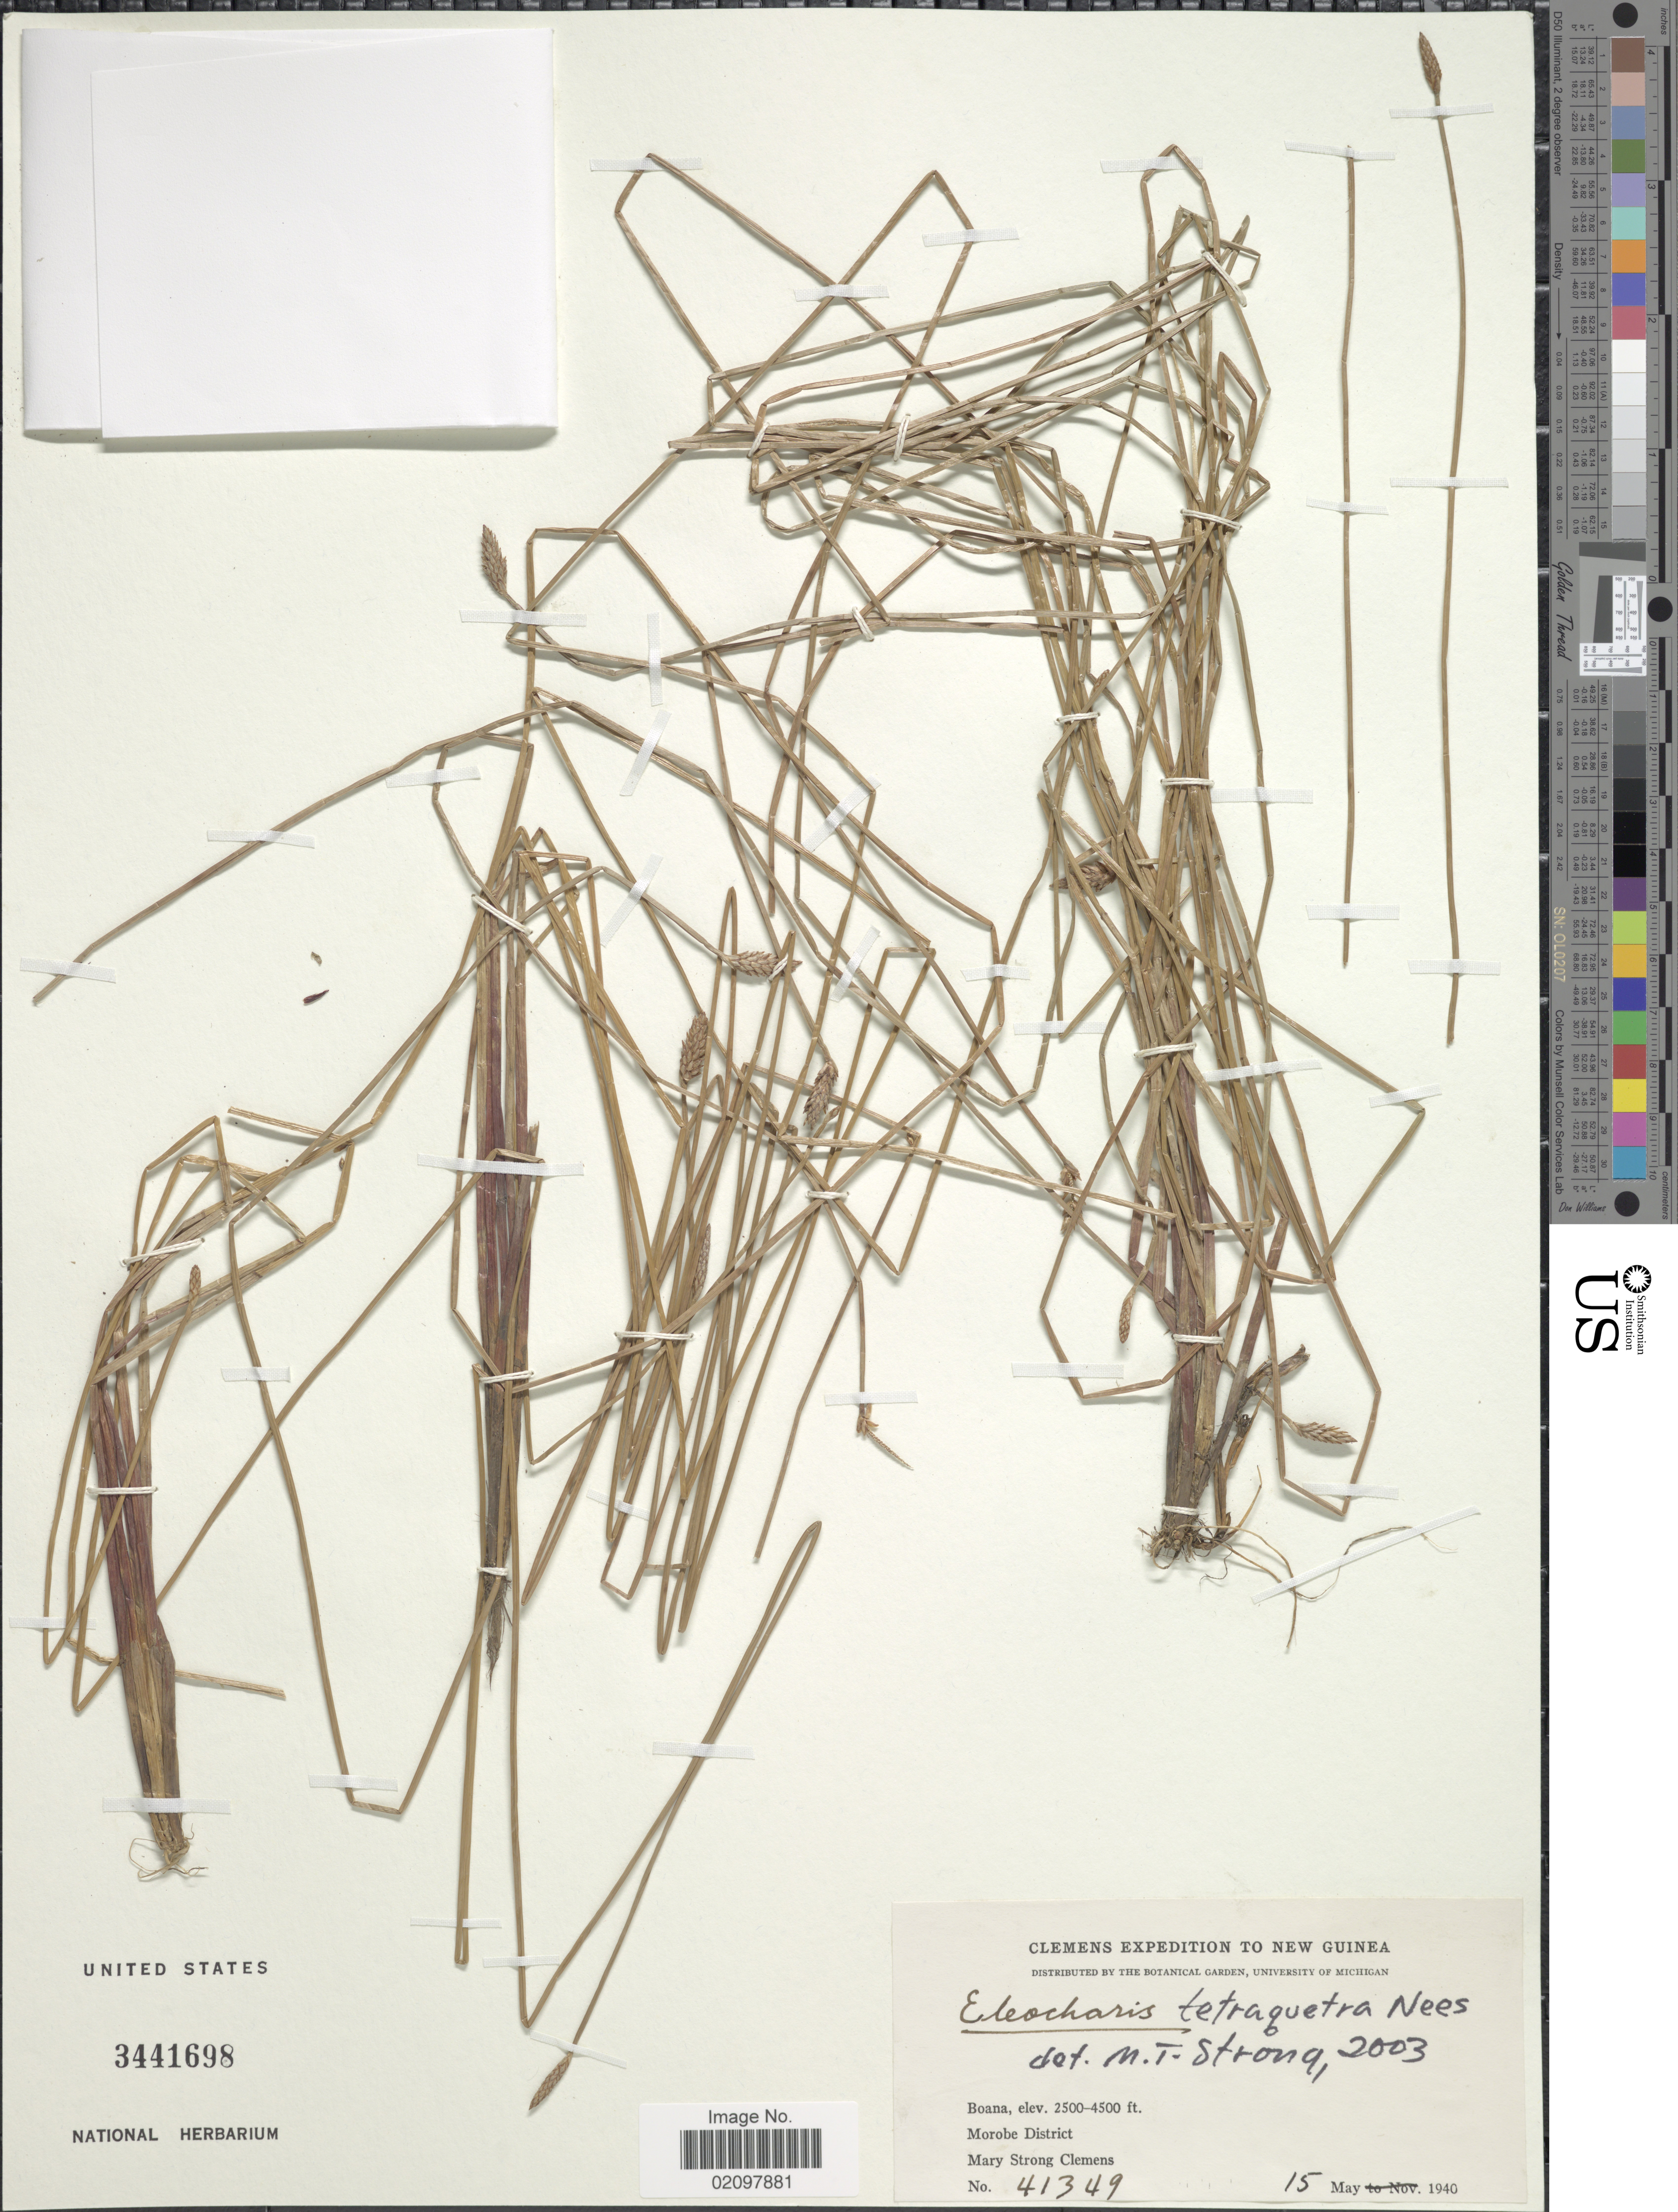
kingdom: Plantae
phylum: Tracheophyta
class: Liliopsida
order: Poales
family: Cyperaceae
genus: Eleocharis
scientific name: Eleocharis tetraquetra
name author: Nees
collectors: M. S. Clemens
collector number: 41349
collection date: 1940-05-15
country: Papua New Guinea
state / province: Morobe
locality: New Guinea. Boana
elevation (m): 762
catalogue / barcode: US 3441698